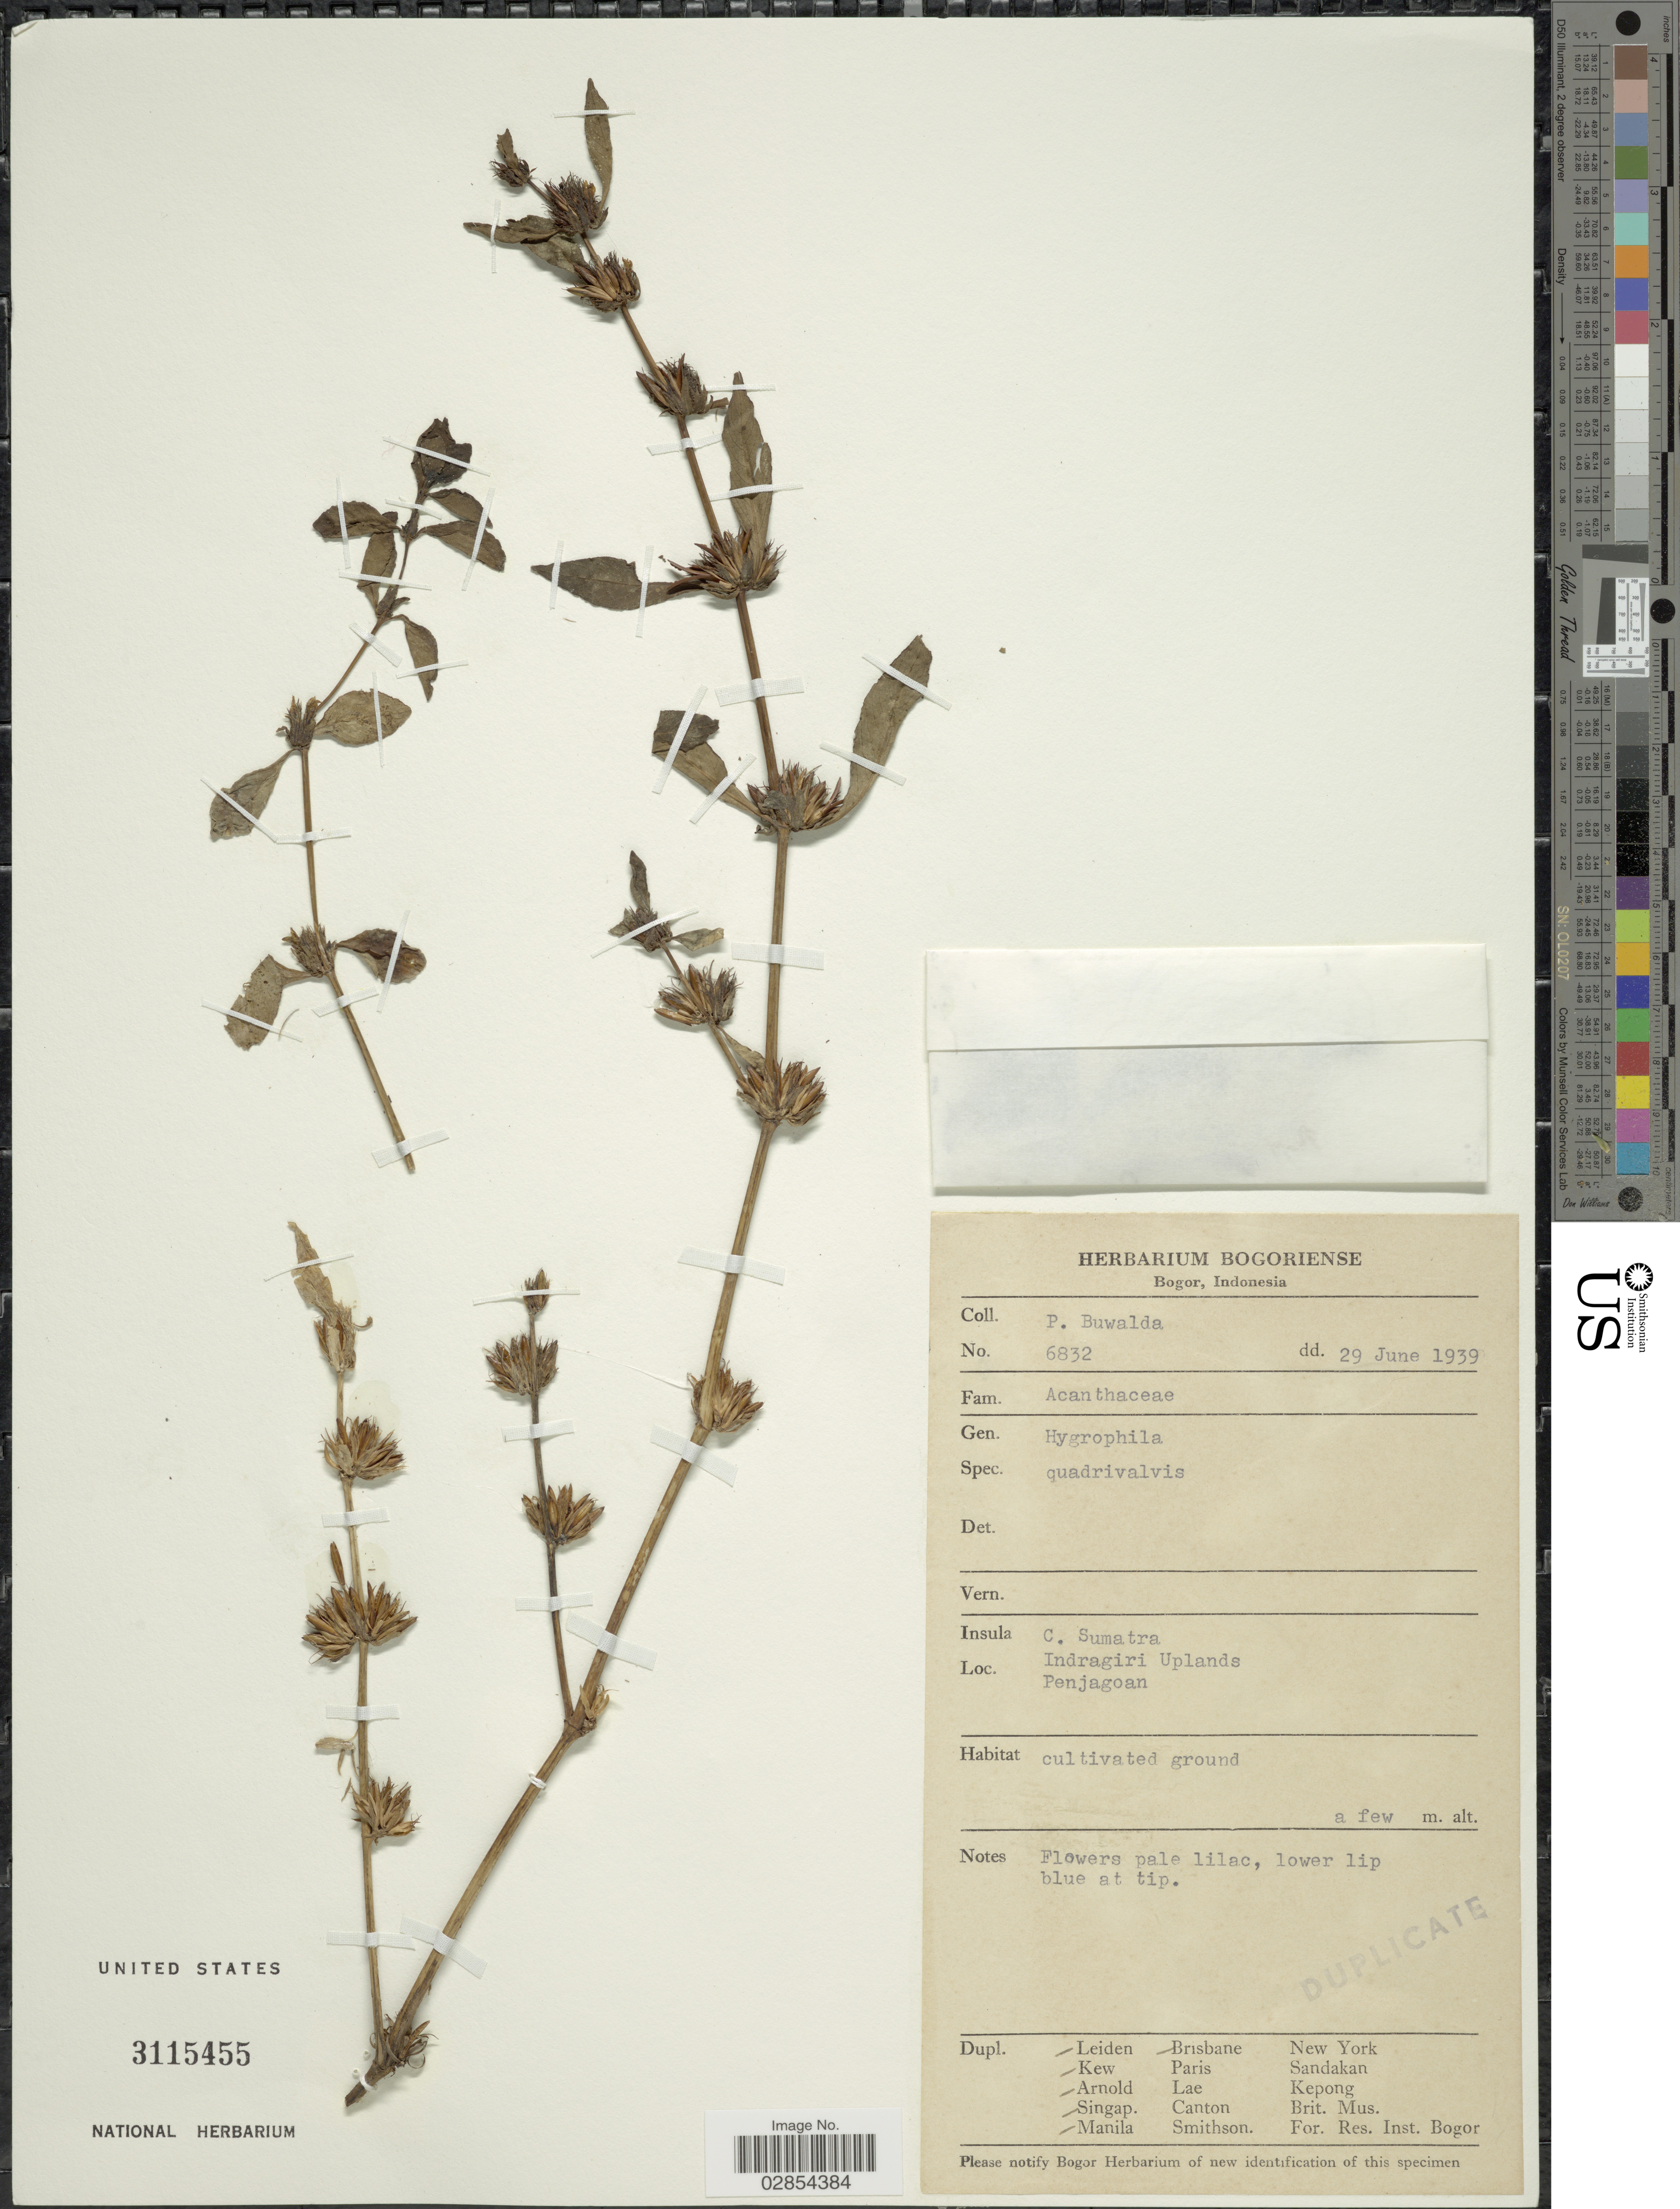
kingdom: Plantae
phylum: Tracheophyta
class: Magnoliopsida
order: Lamiales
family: Acanthaceae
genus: Hygrophila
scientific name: Hygrophila saxatilis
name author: Ridl.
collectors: P. Buwalda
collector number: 6832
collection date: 1939-06-29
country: Indonesia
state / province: Sumatra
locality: Insula C. Sumatra. Indragiri Uplands. Penjagoan.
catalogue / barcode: US 3115455